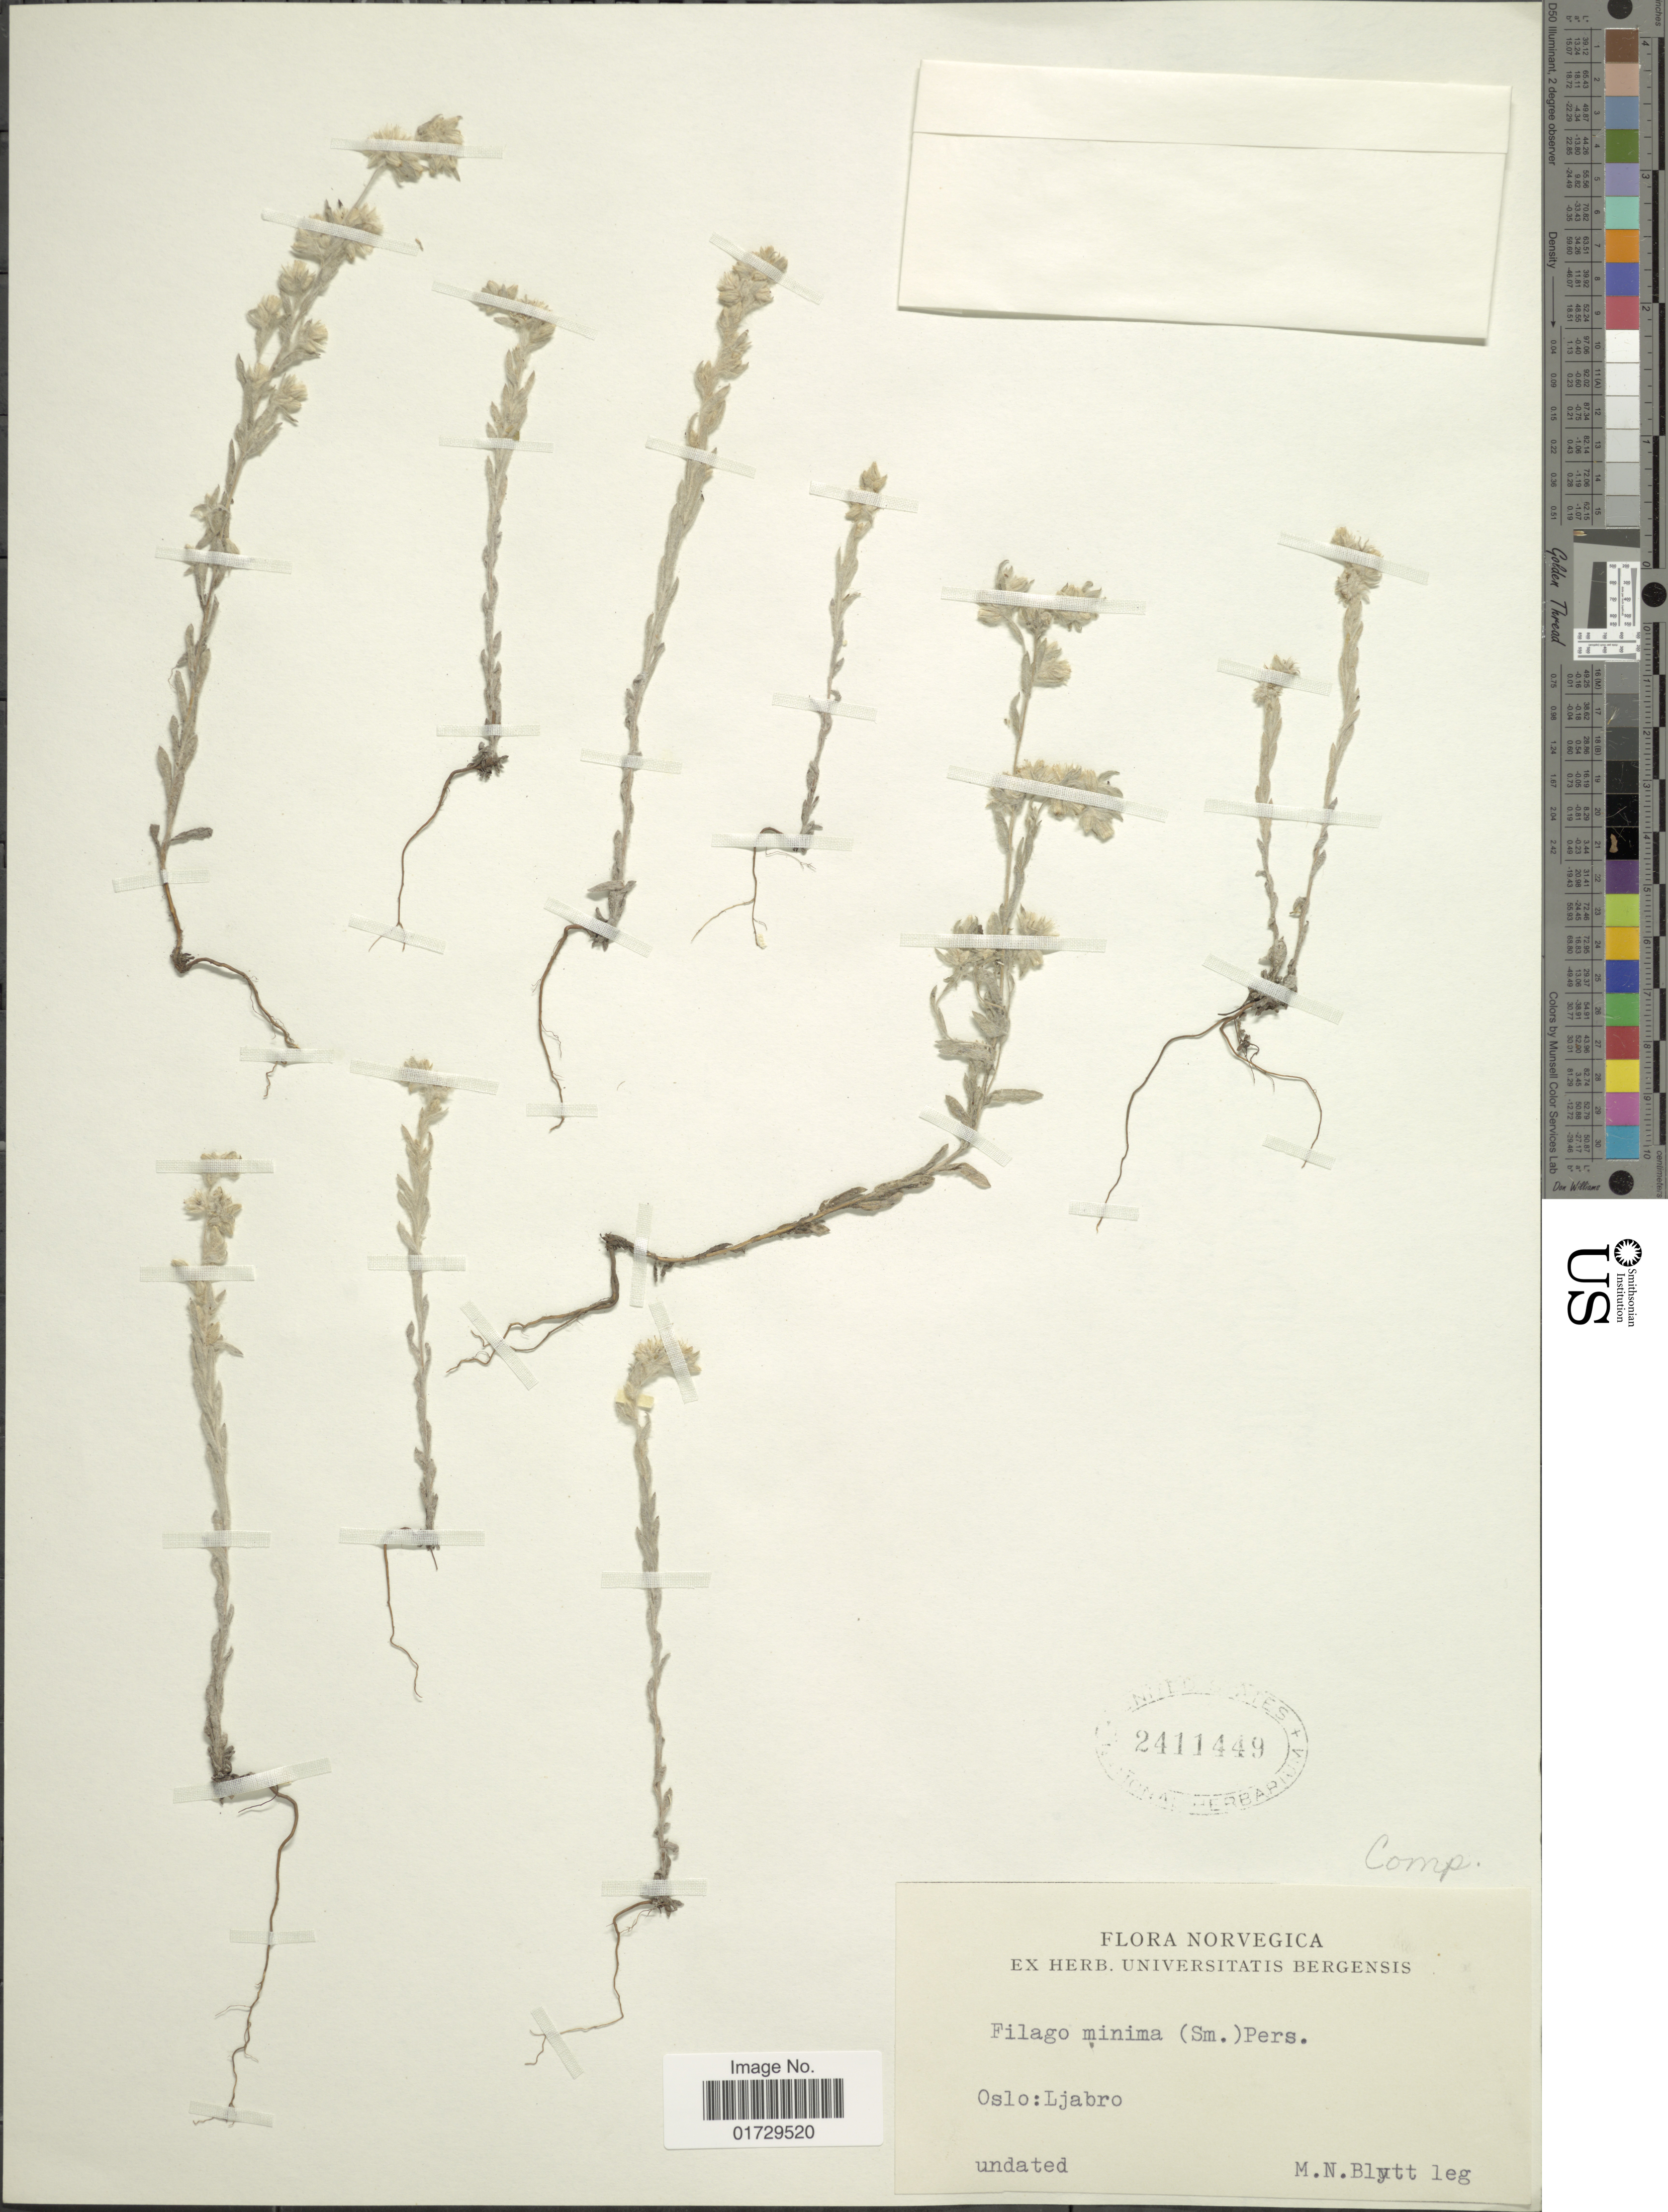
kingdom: Plantae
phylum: Tracheophyta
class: Magnoliopsida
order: Asterales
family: Asteraceae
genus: Filago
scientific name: Filago minima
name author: (Sm.) Pers.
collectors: M. N. Blytt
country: Norway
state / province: Oslo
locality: Ljabro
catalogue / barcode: US 2411449